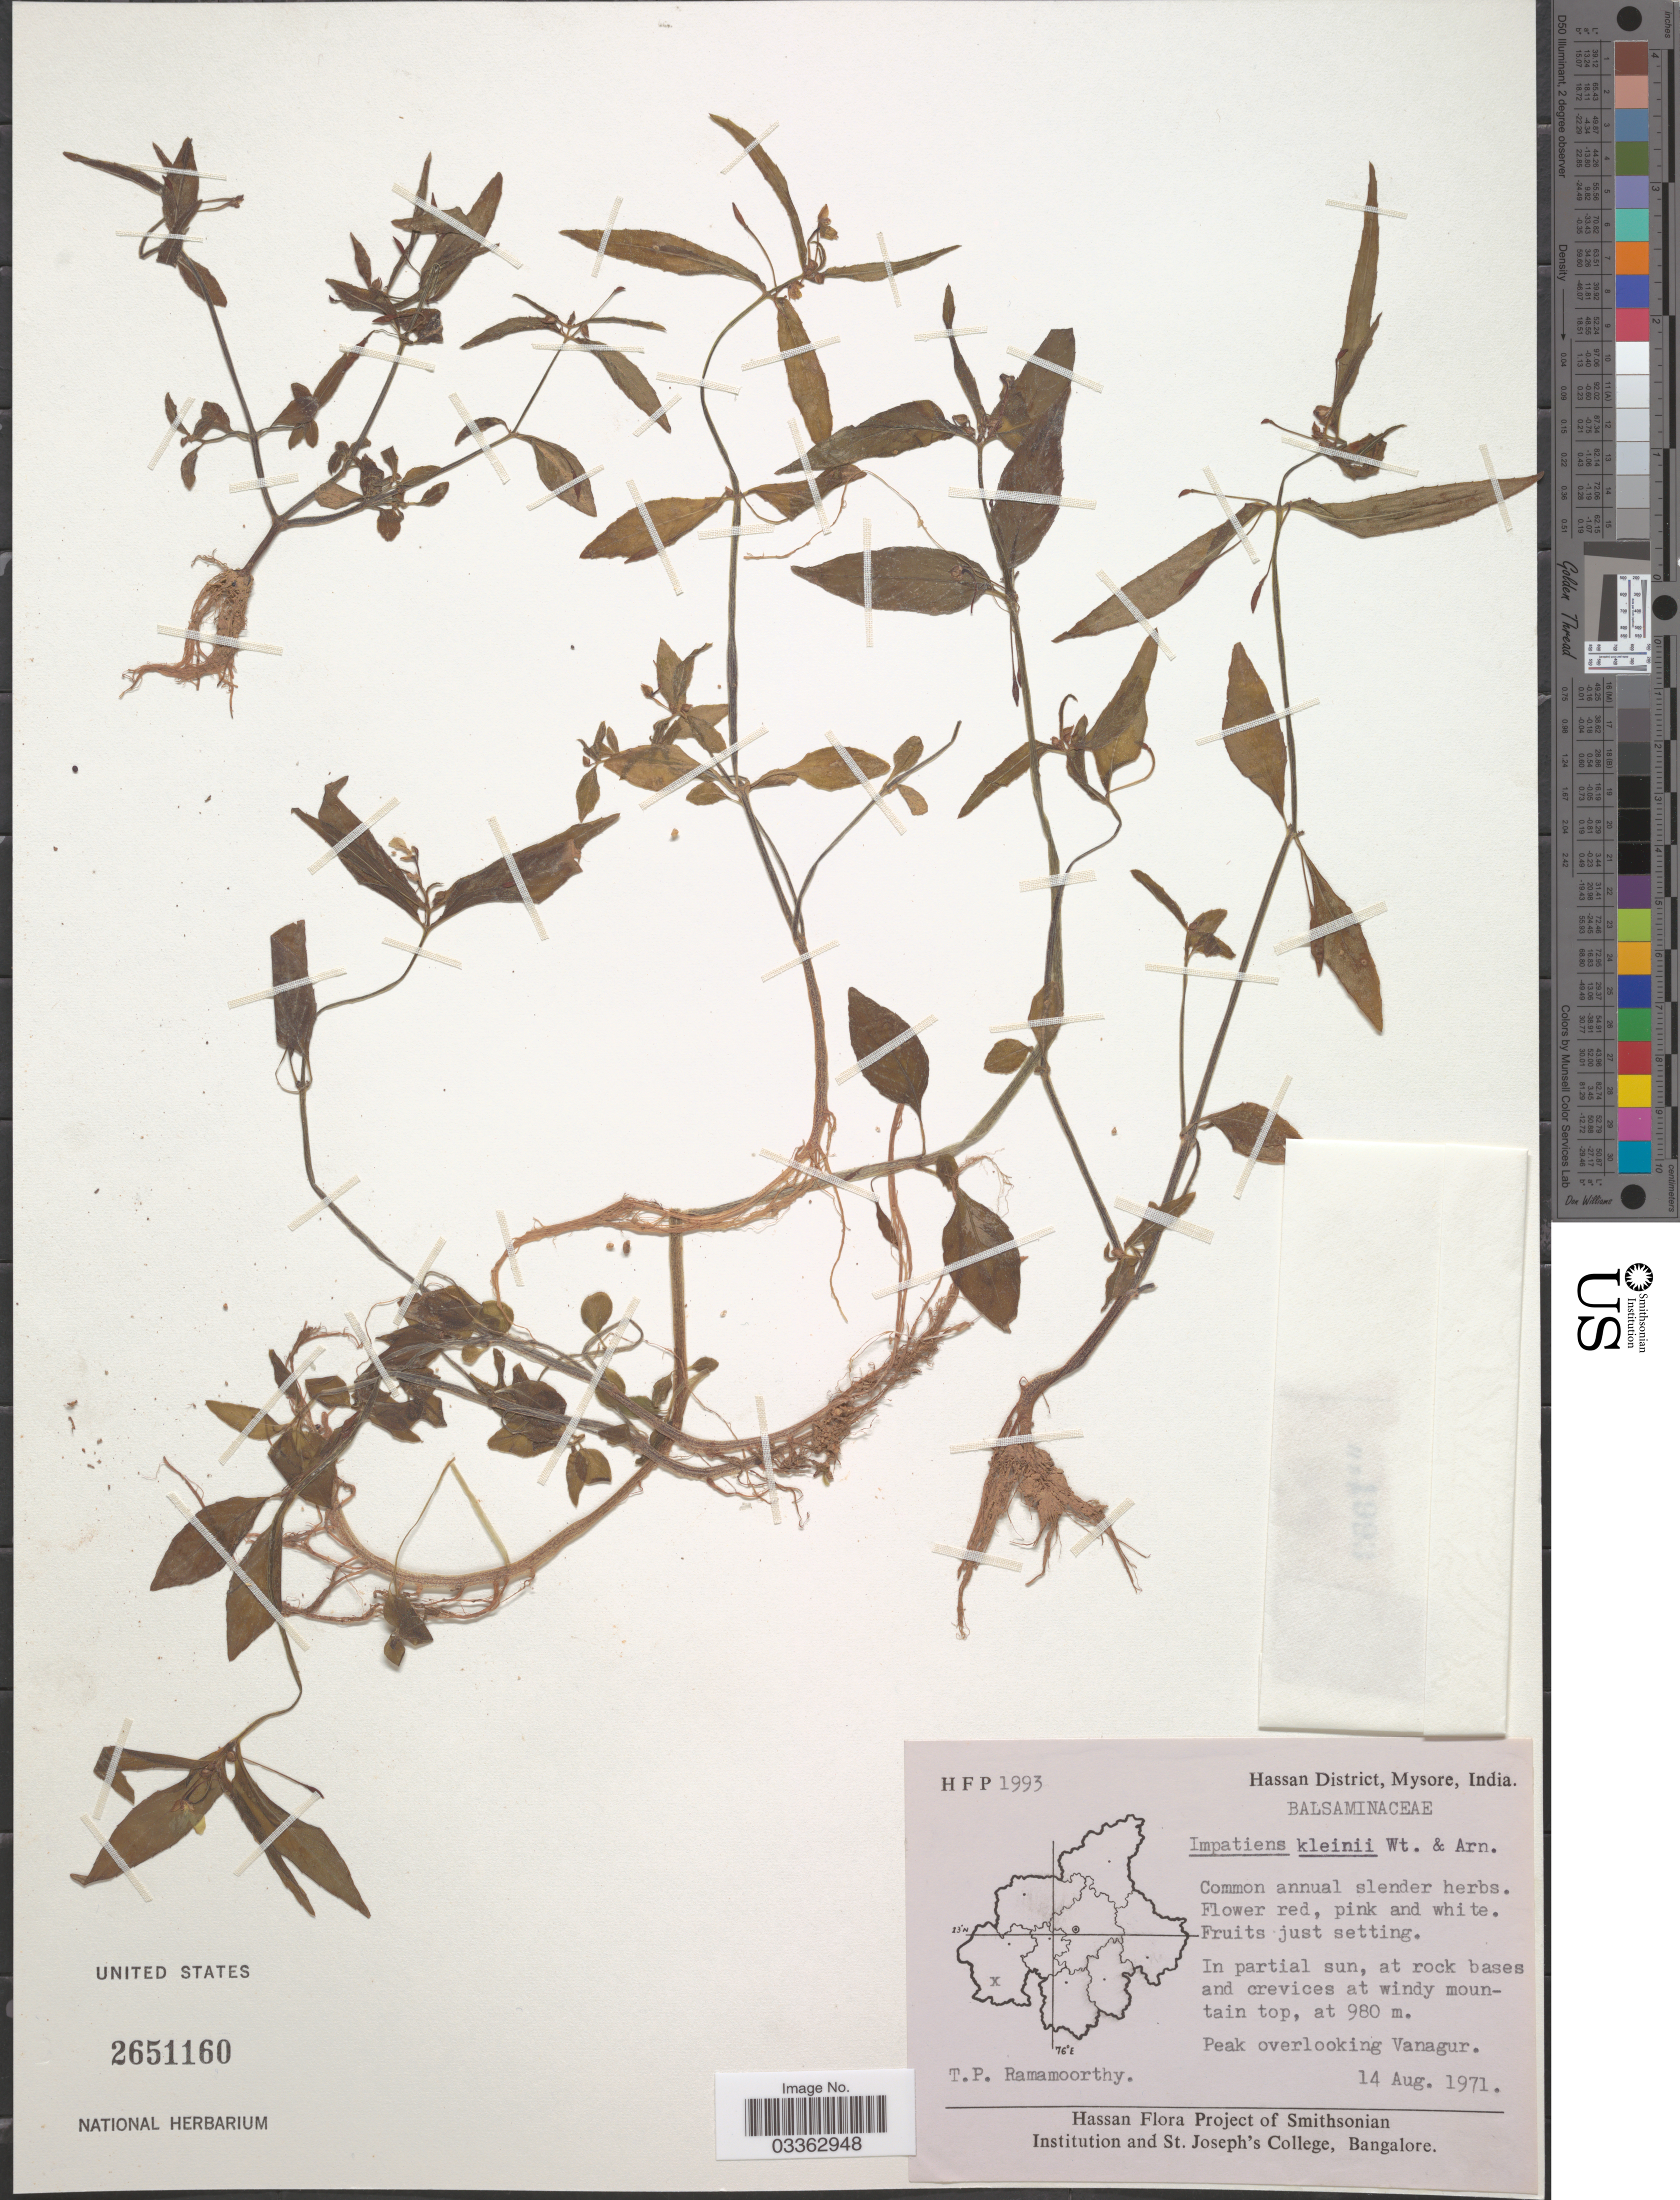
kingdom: Plantae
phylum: Tracheophyta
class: Magnoliopsida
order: Ericales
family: Balsaminaceae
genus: Impatiens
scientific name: Impatiens kleinii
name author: Wight & Arn.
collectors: T. P. Ramamoorthy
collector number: HFP 1993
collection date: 1971-08-14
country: India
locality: Hassan District, Mysore. Peak overlooking Vanagur.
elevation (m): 980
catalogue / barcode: US 2651160